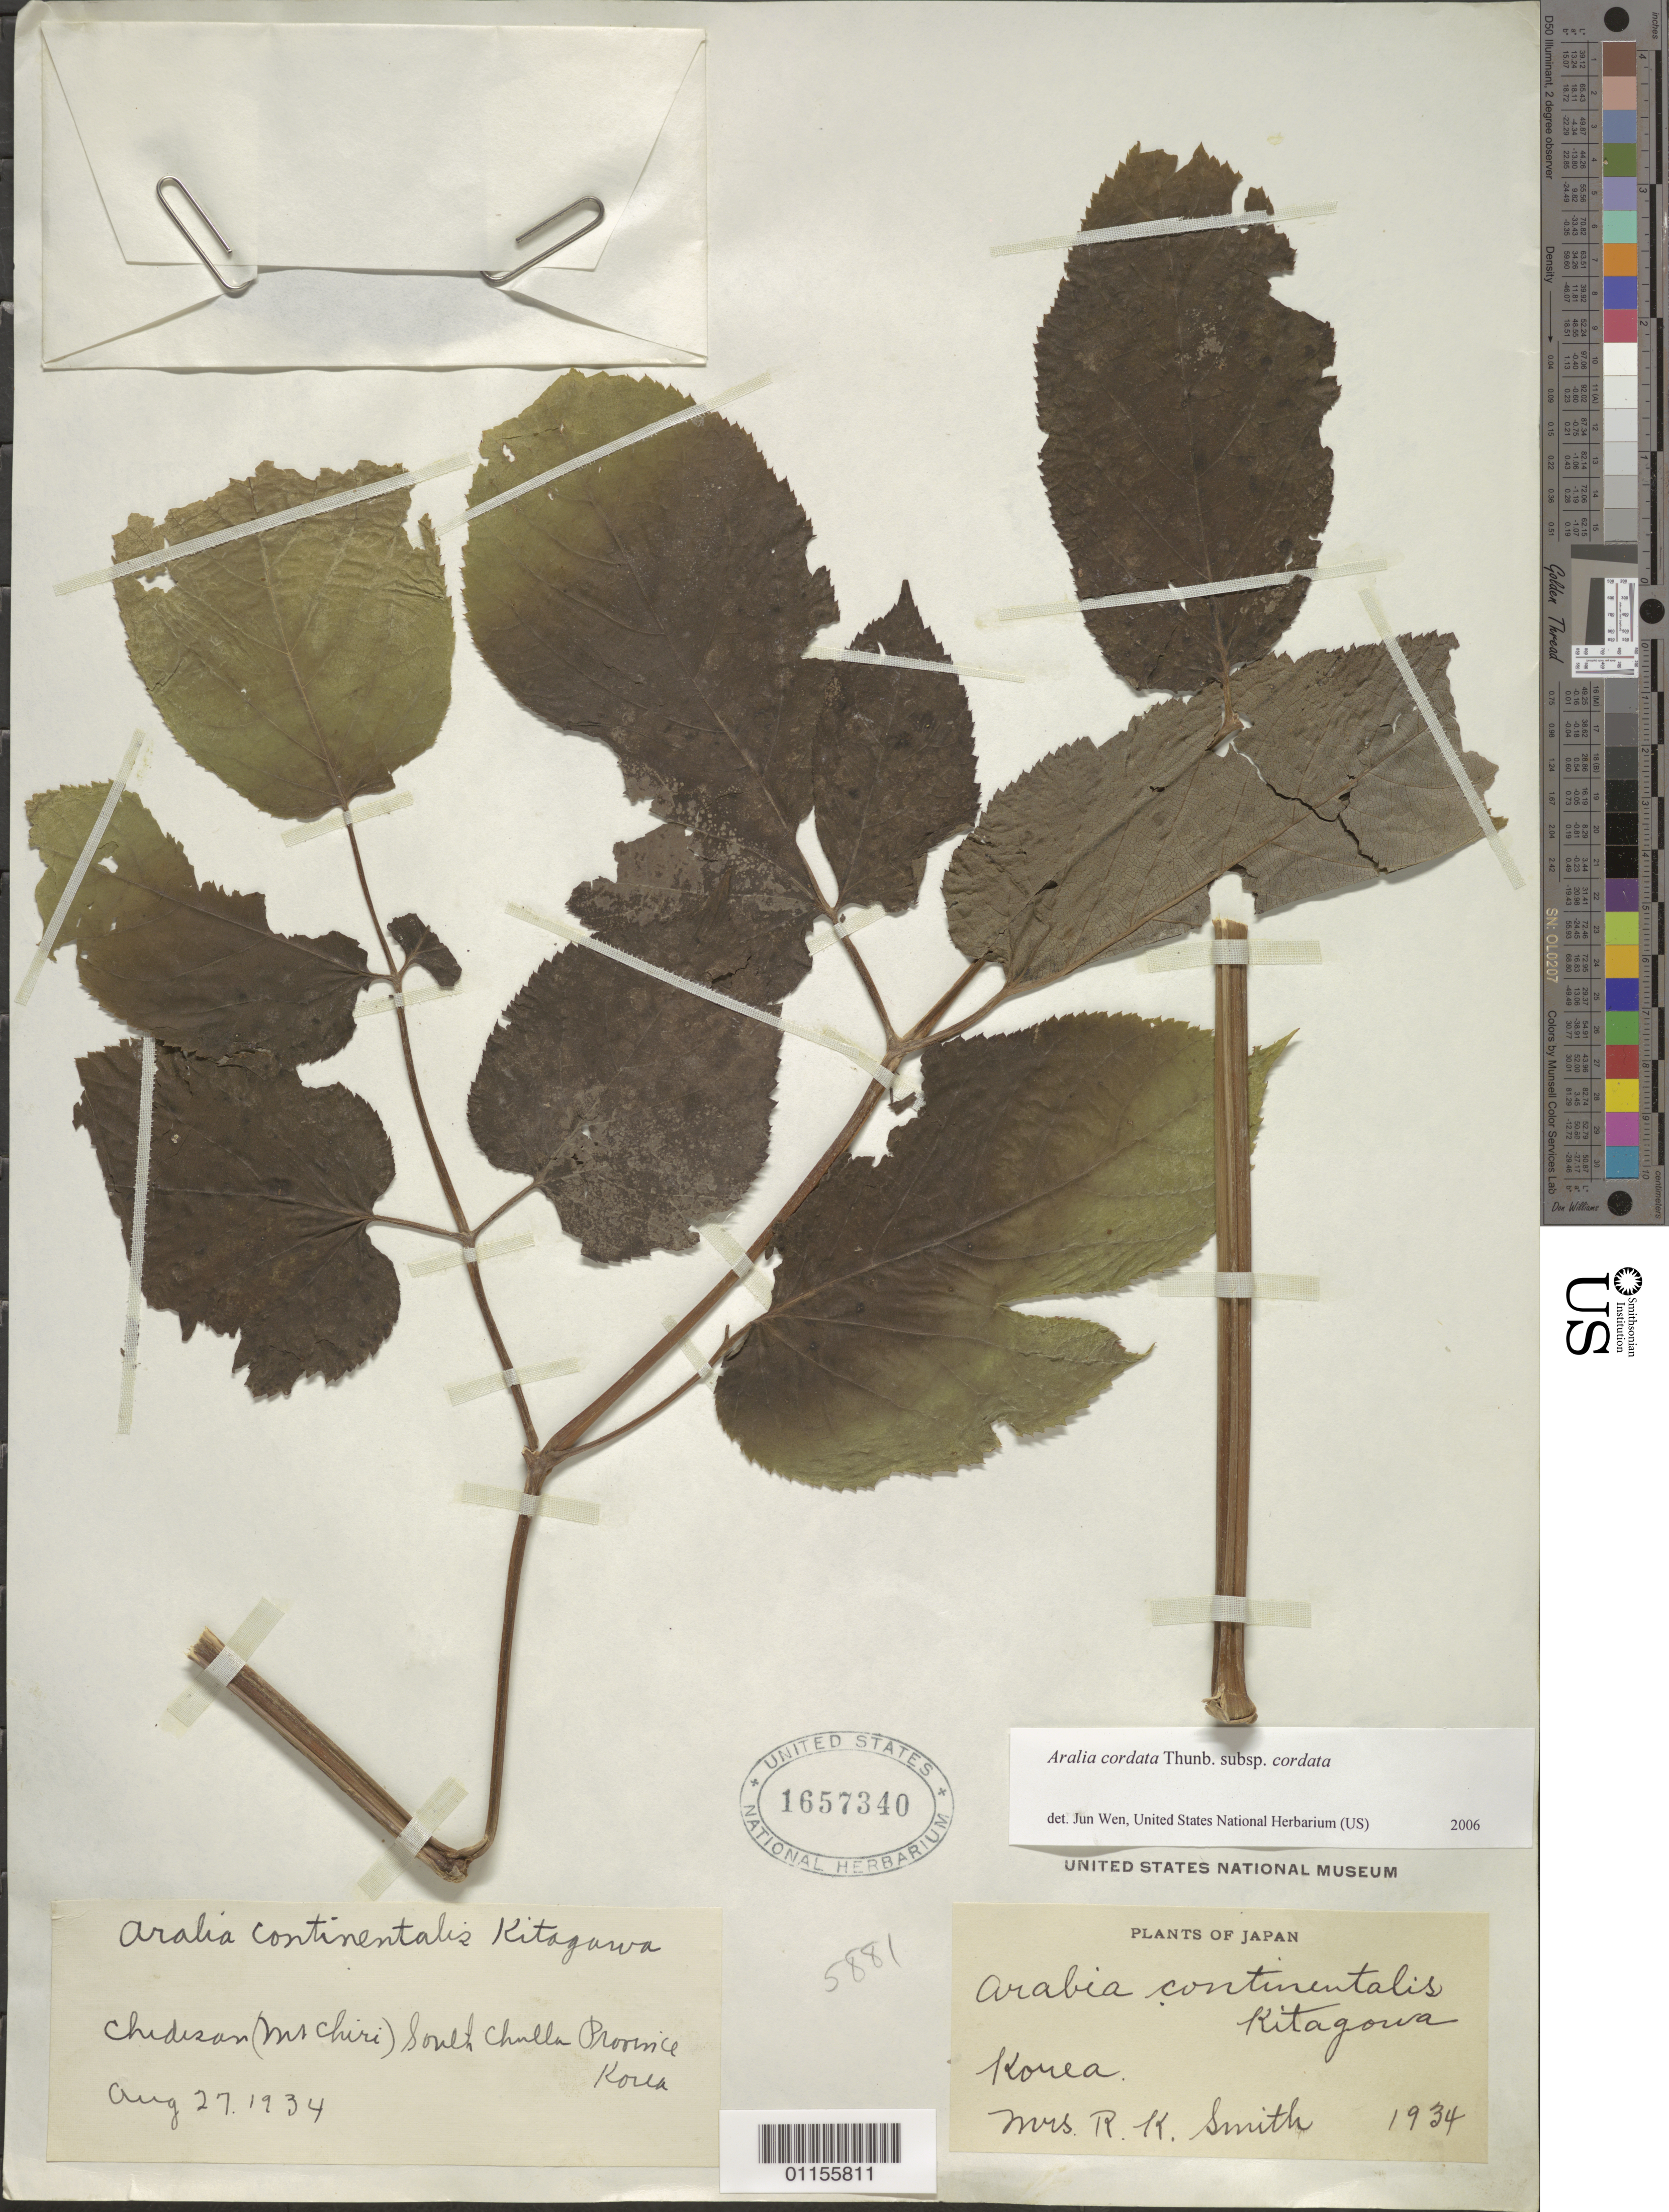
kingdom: Plantae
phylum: Tracheophyta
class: Magnoliopsida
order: Apiales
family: Araliaceae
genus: Aralia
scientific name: Aralia cordata subsp. cordata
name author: Thunb.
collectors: R. Smith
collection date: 1934-08-27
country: South Korea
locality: Mt Chiri.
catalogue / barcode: US 1657340